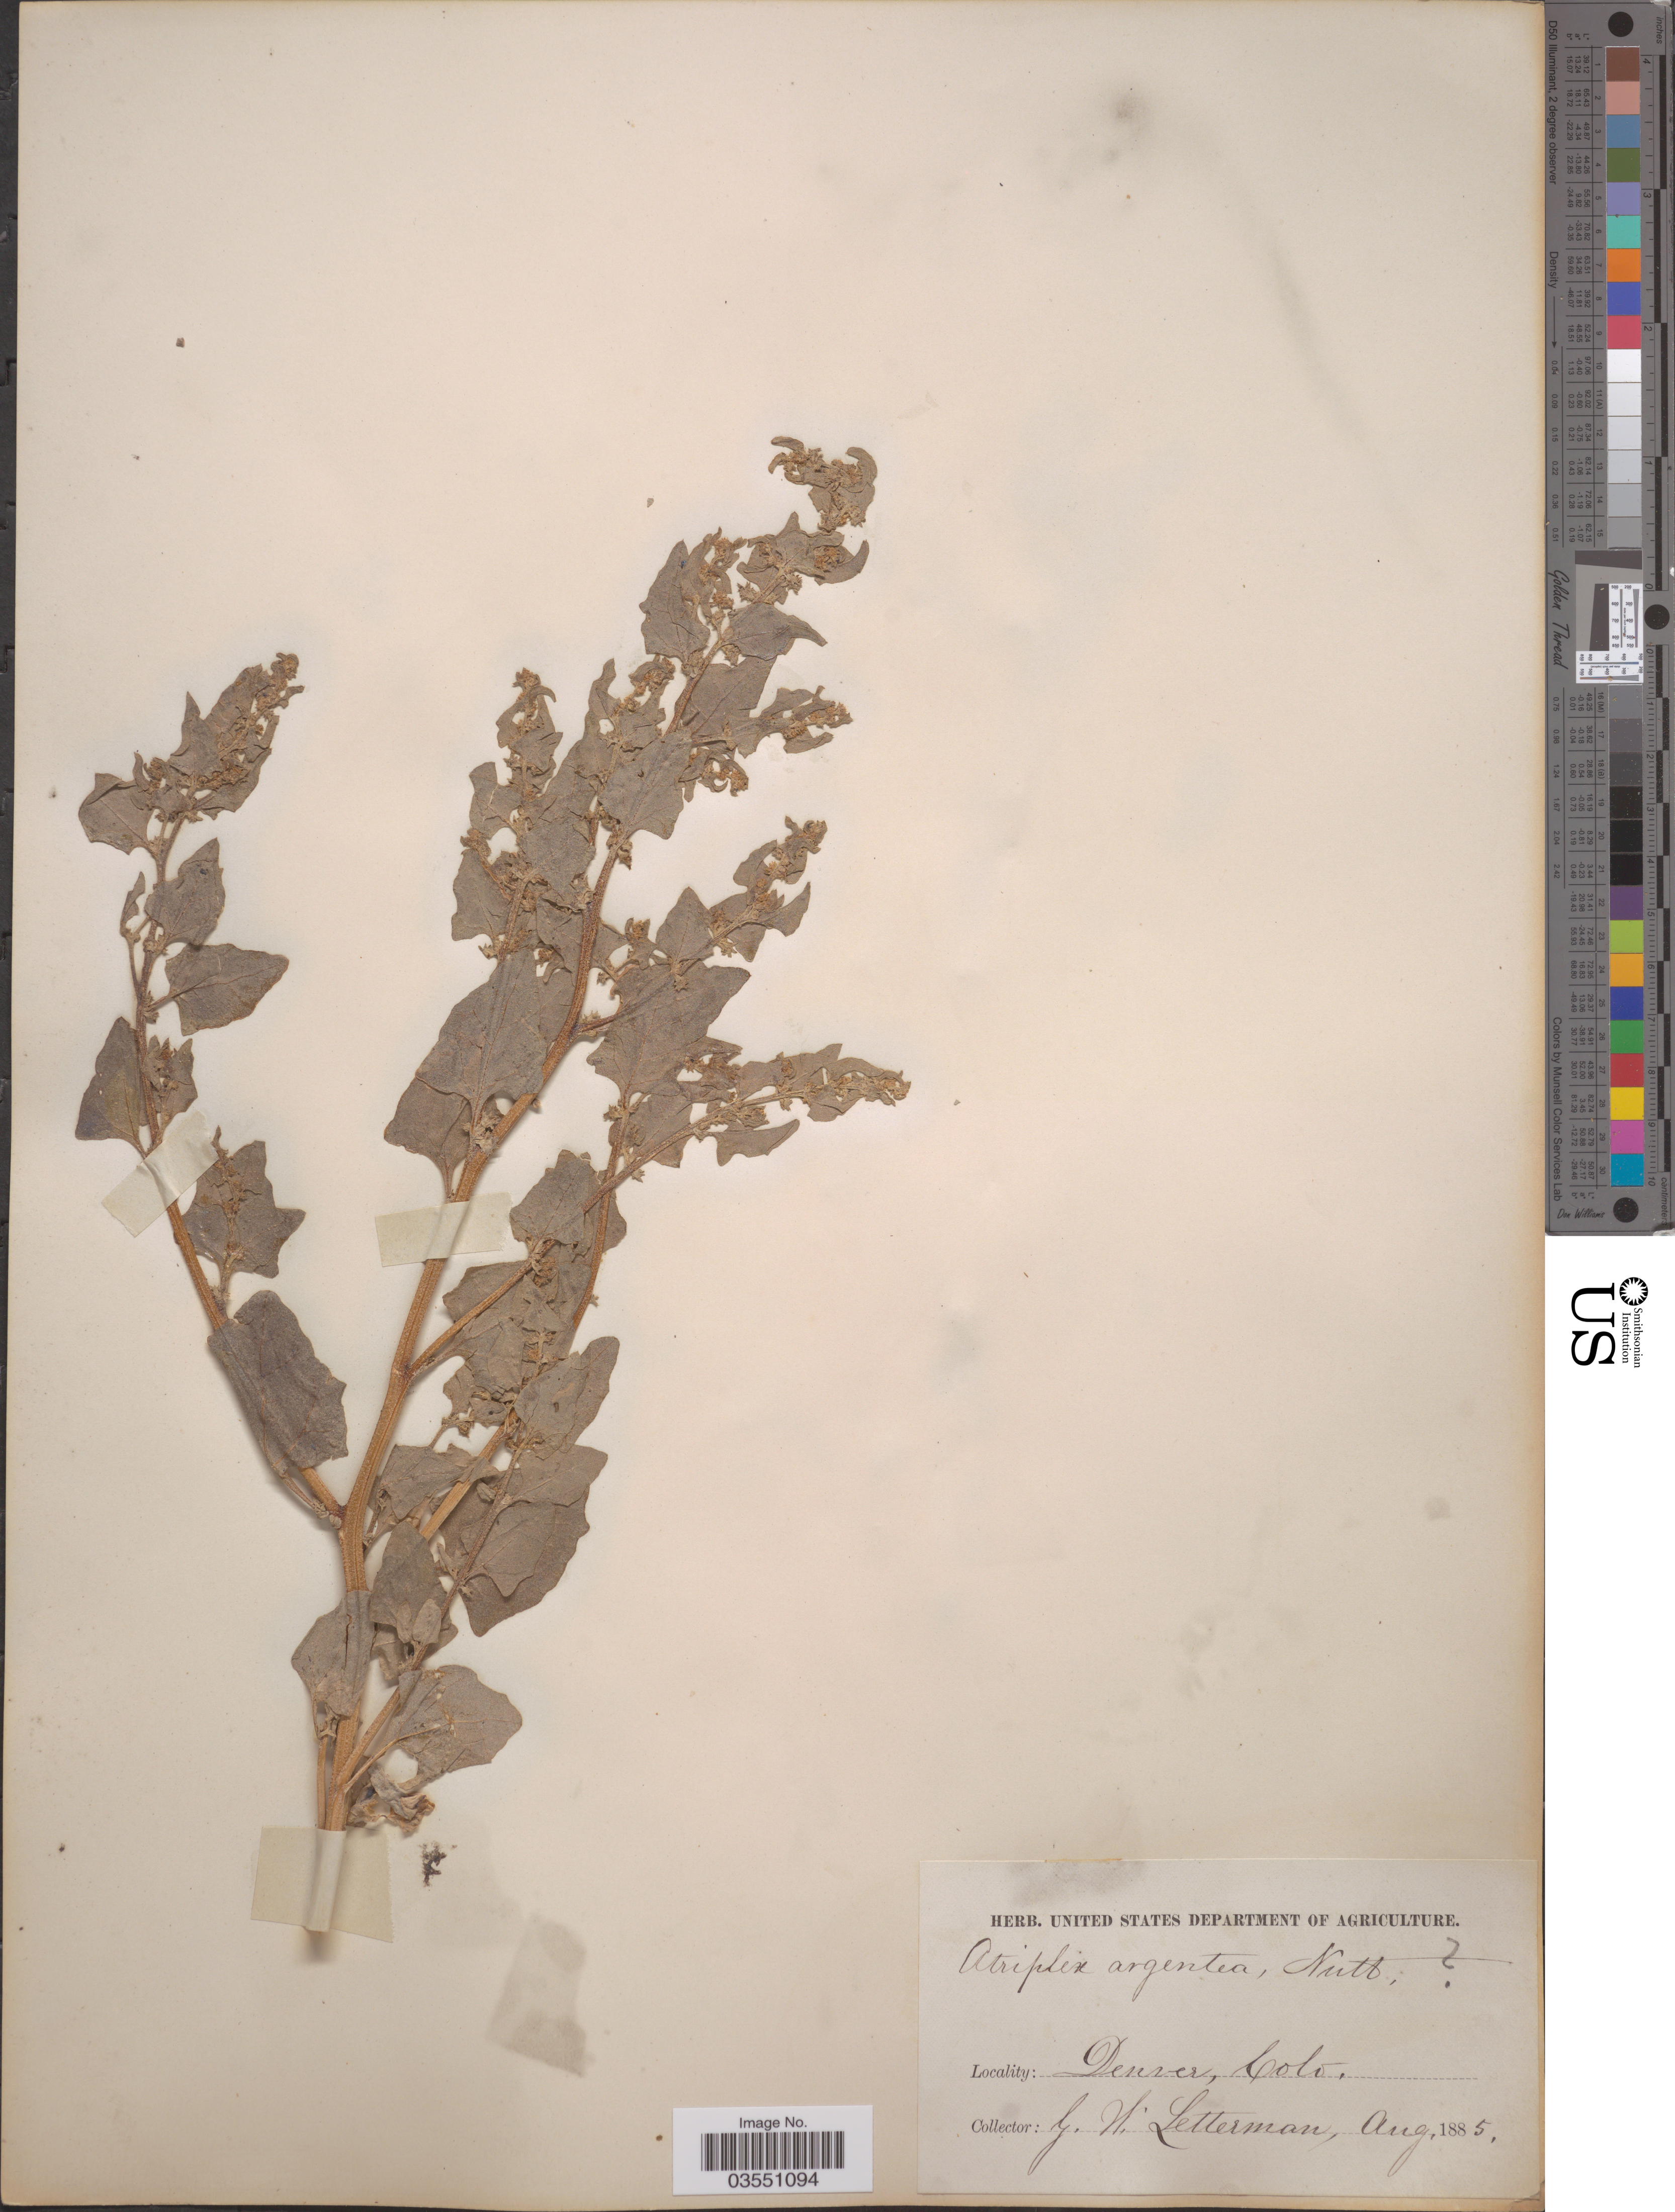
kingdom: Plantae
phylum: Tracheophyta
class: Magnoliopsida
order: Caryophyllales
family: Amaranthaceae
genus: Atriplex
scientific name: Atriplex argentea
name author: Nutt.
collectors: G. W. Letterman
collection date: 1885-08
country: United States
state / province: Colorado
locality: Denver.